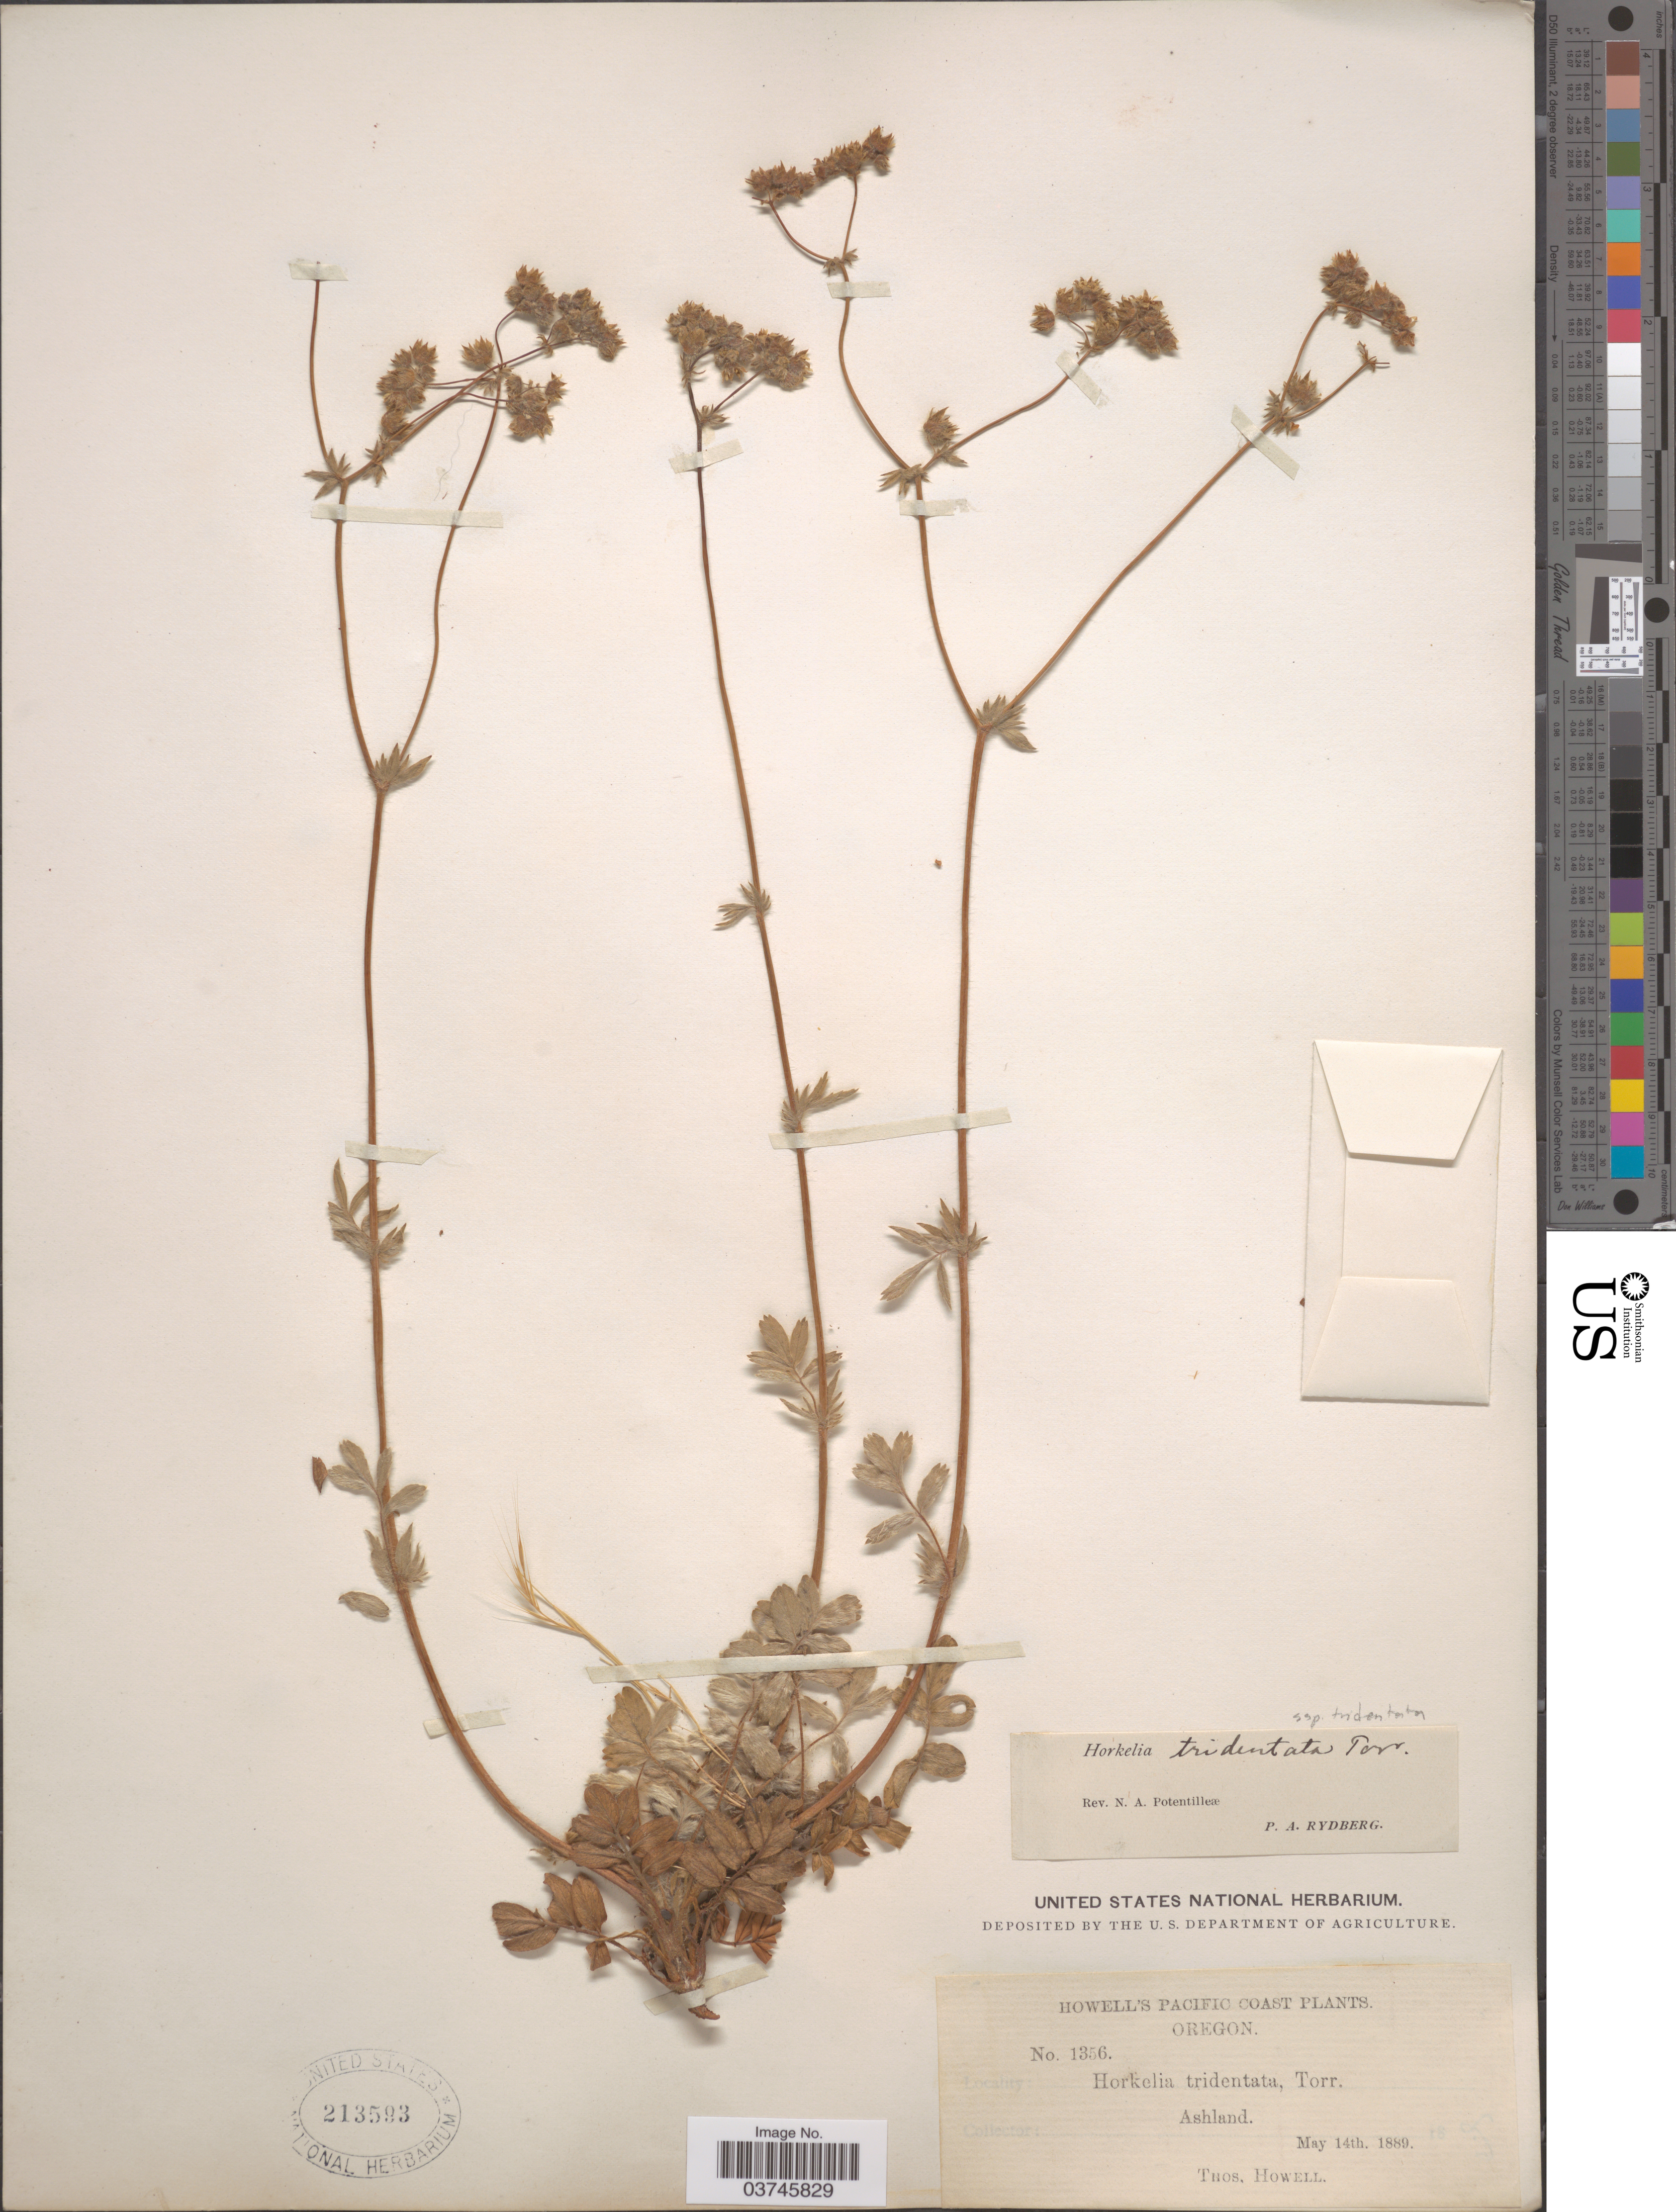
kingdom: Plantae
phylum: Tracheophyta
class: Magnoliopsida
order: Rosales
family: Rosaceae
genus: Potentilla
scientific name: Potentilla tilingii var. tilingii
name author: (Regel) Greene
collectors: T. Howell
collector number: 1356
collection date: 1889-05-14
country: United States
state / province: Oregon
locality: Pacific Coast. Ashland.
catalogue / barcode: US 213593